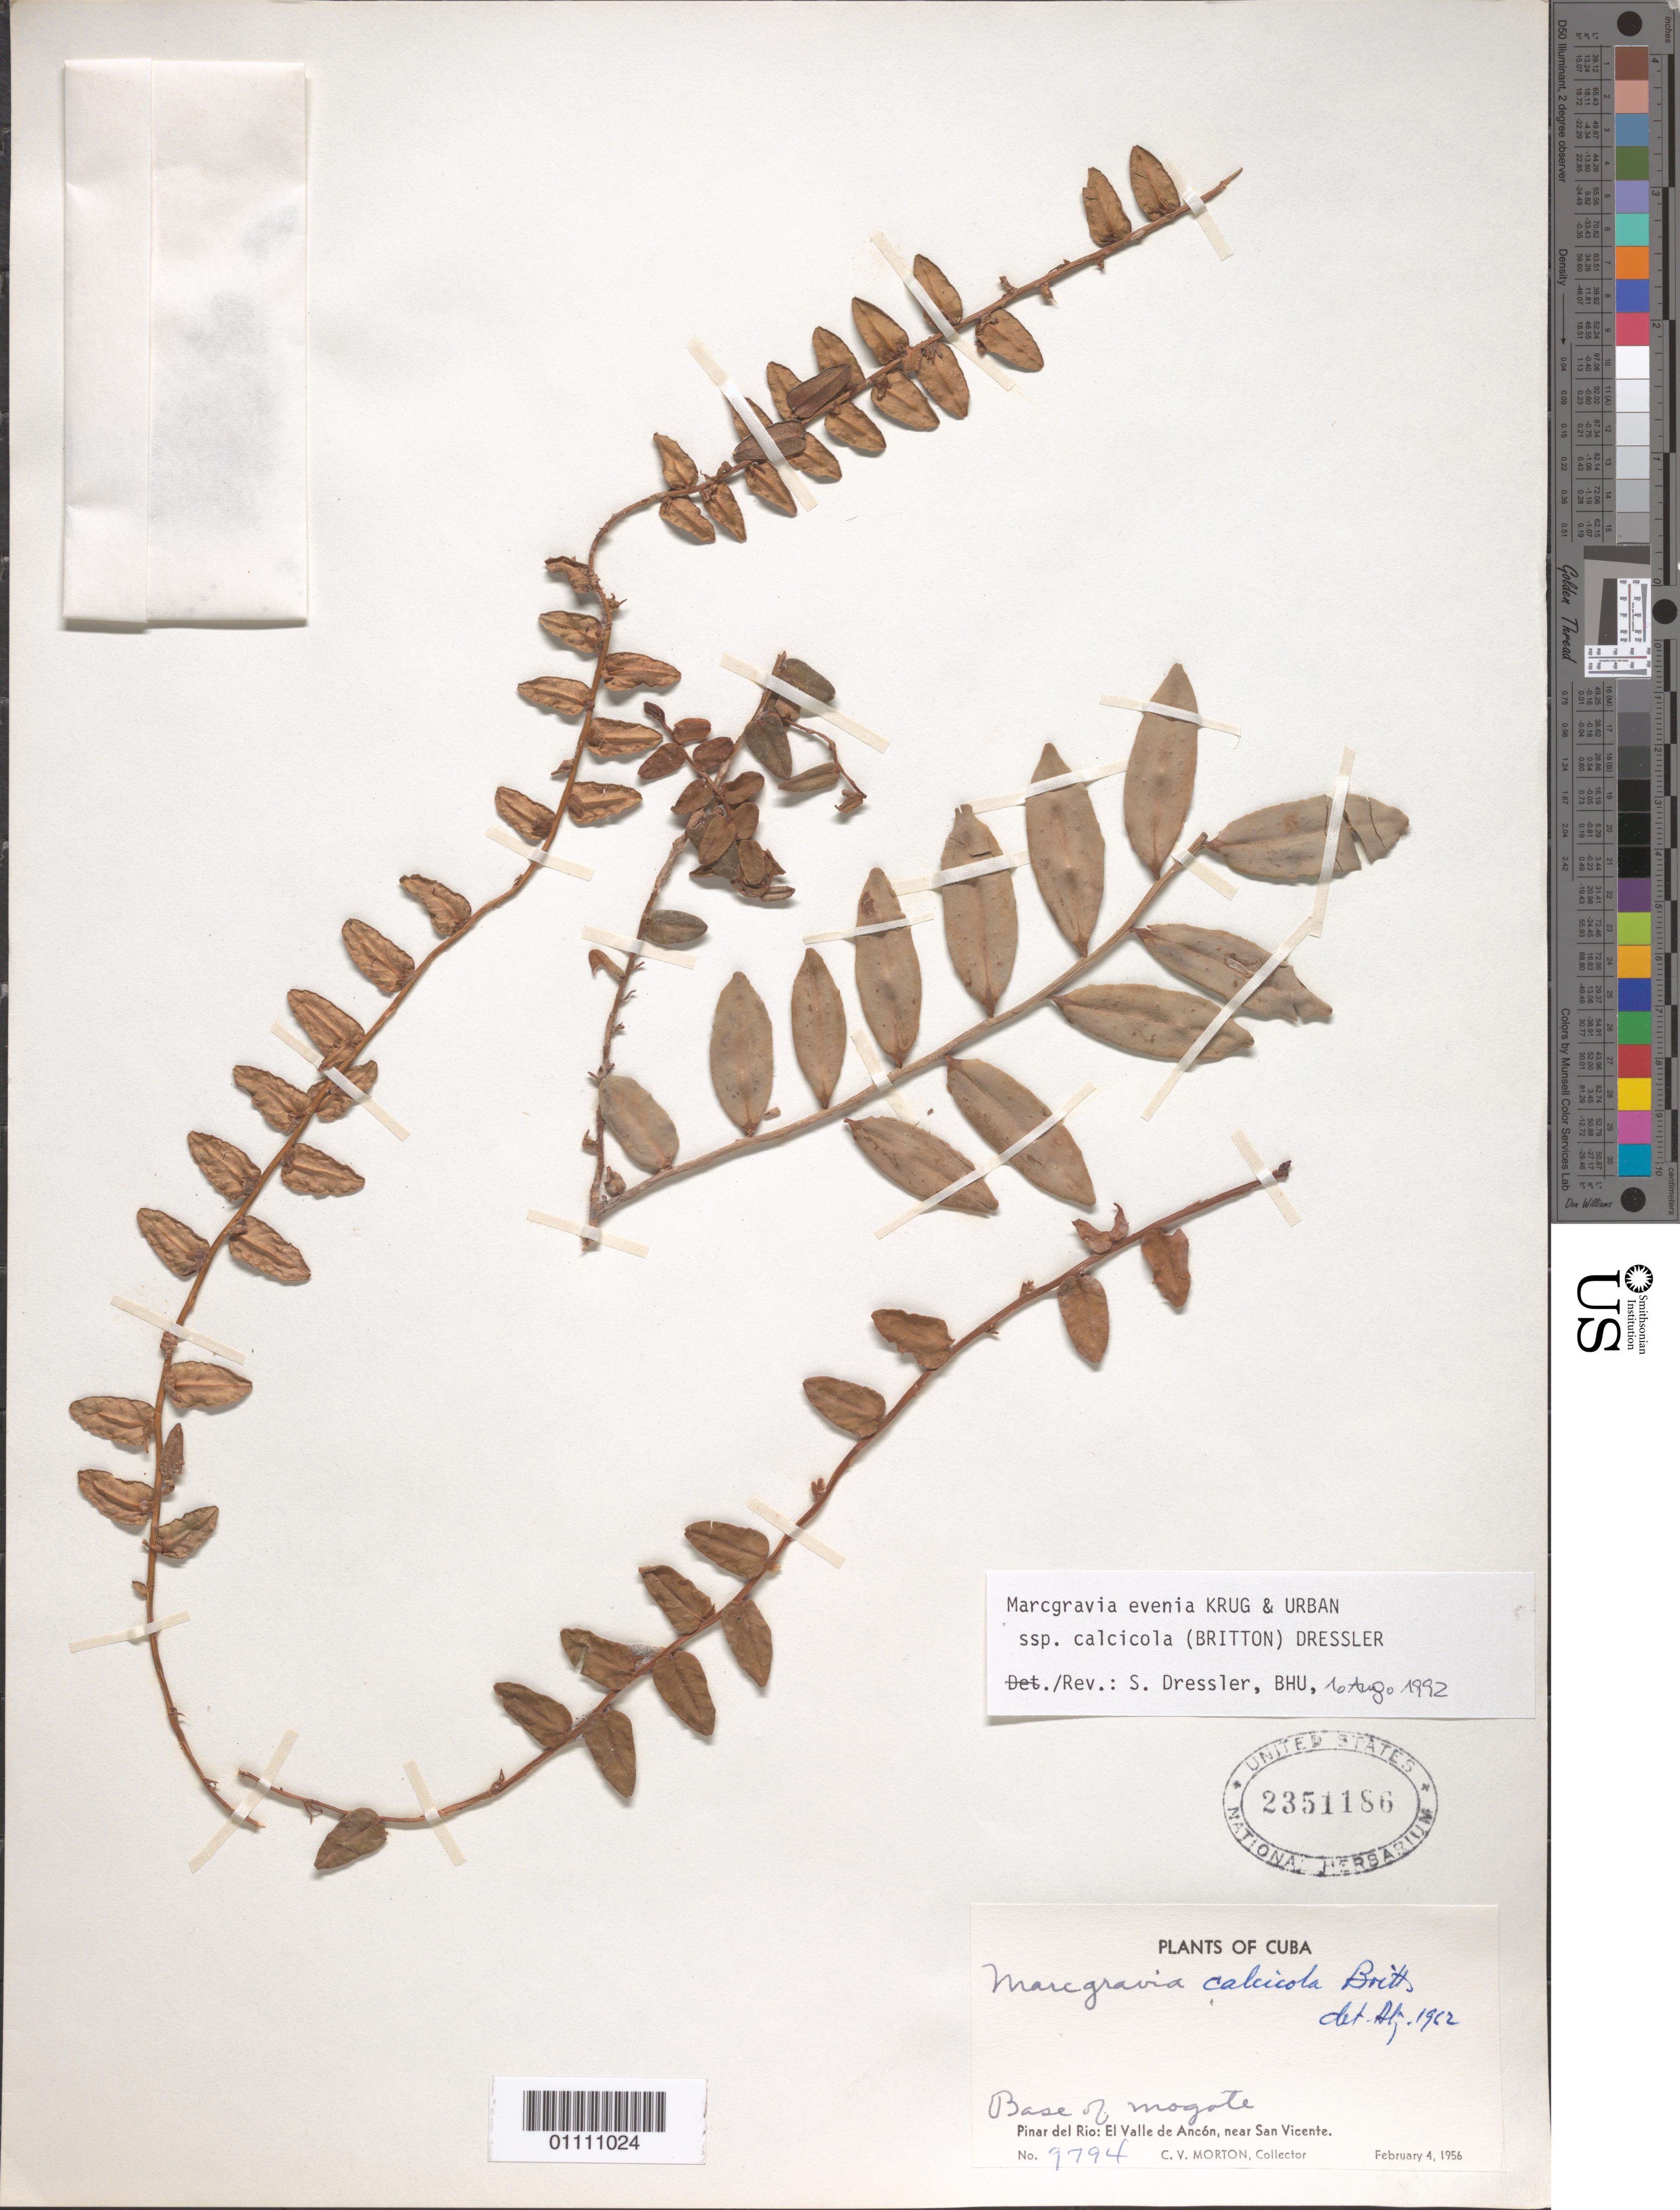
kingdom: Plantae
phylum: Tracheophyta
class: Magnoliopsida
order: Ericales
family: Marcgraviaceae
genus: Marcgravia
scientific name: Marcgravia evenia subsp. calcicola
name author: Krug & Urb.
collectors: C. V. Morton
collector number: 9794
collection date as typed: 04 Feb 1956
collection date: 1956-02-04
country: Cuba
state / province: Pinar del Rio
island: Cuba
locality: Pinar Del Rio: El Valle de Ancon, near San Vincent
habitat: base of a mogote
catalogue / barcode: US 2351186